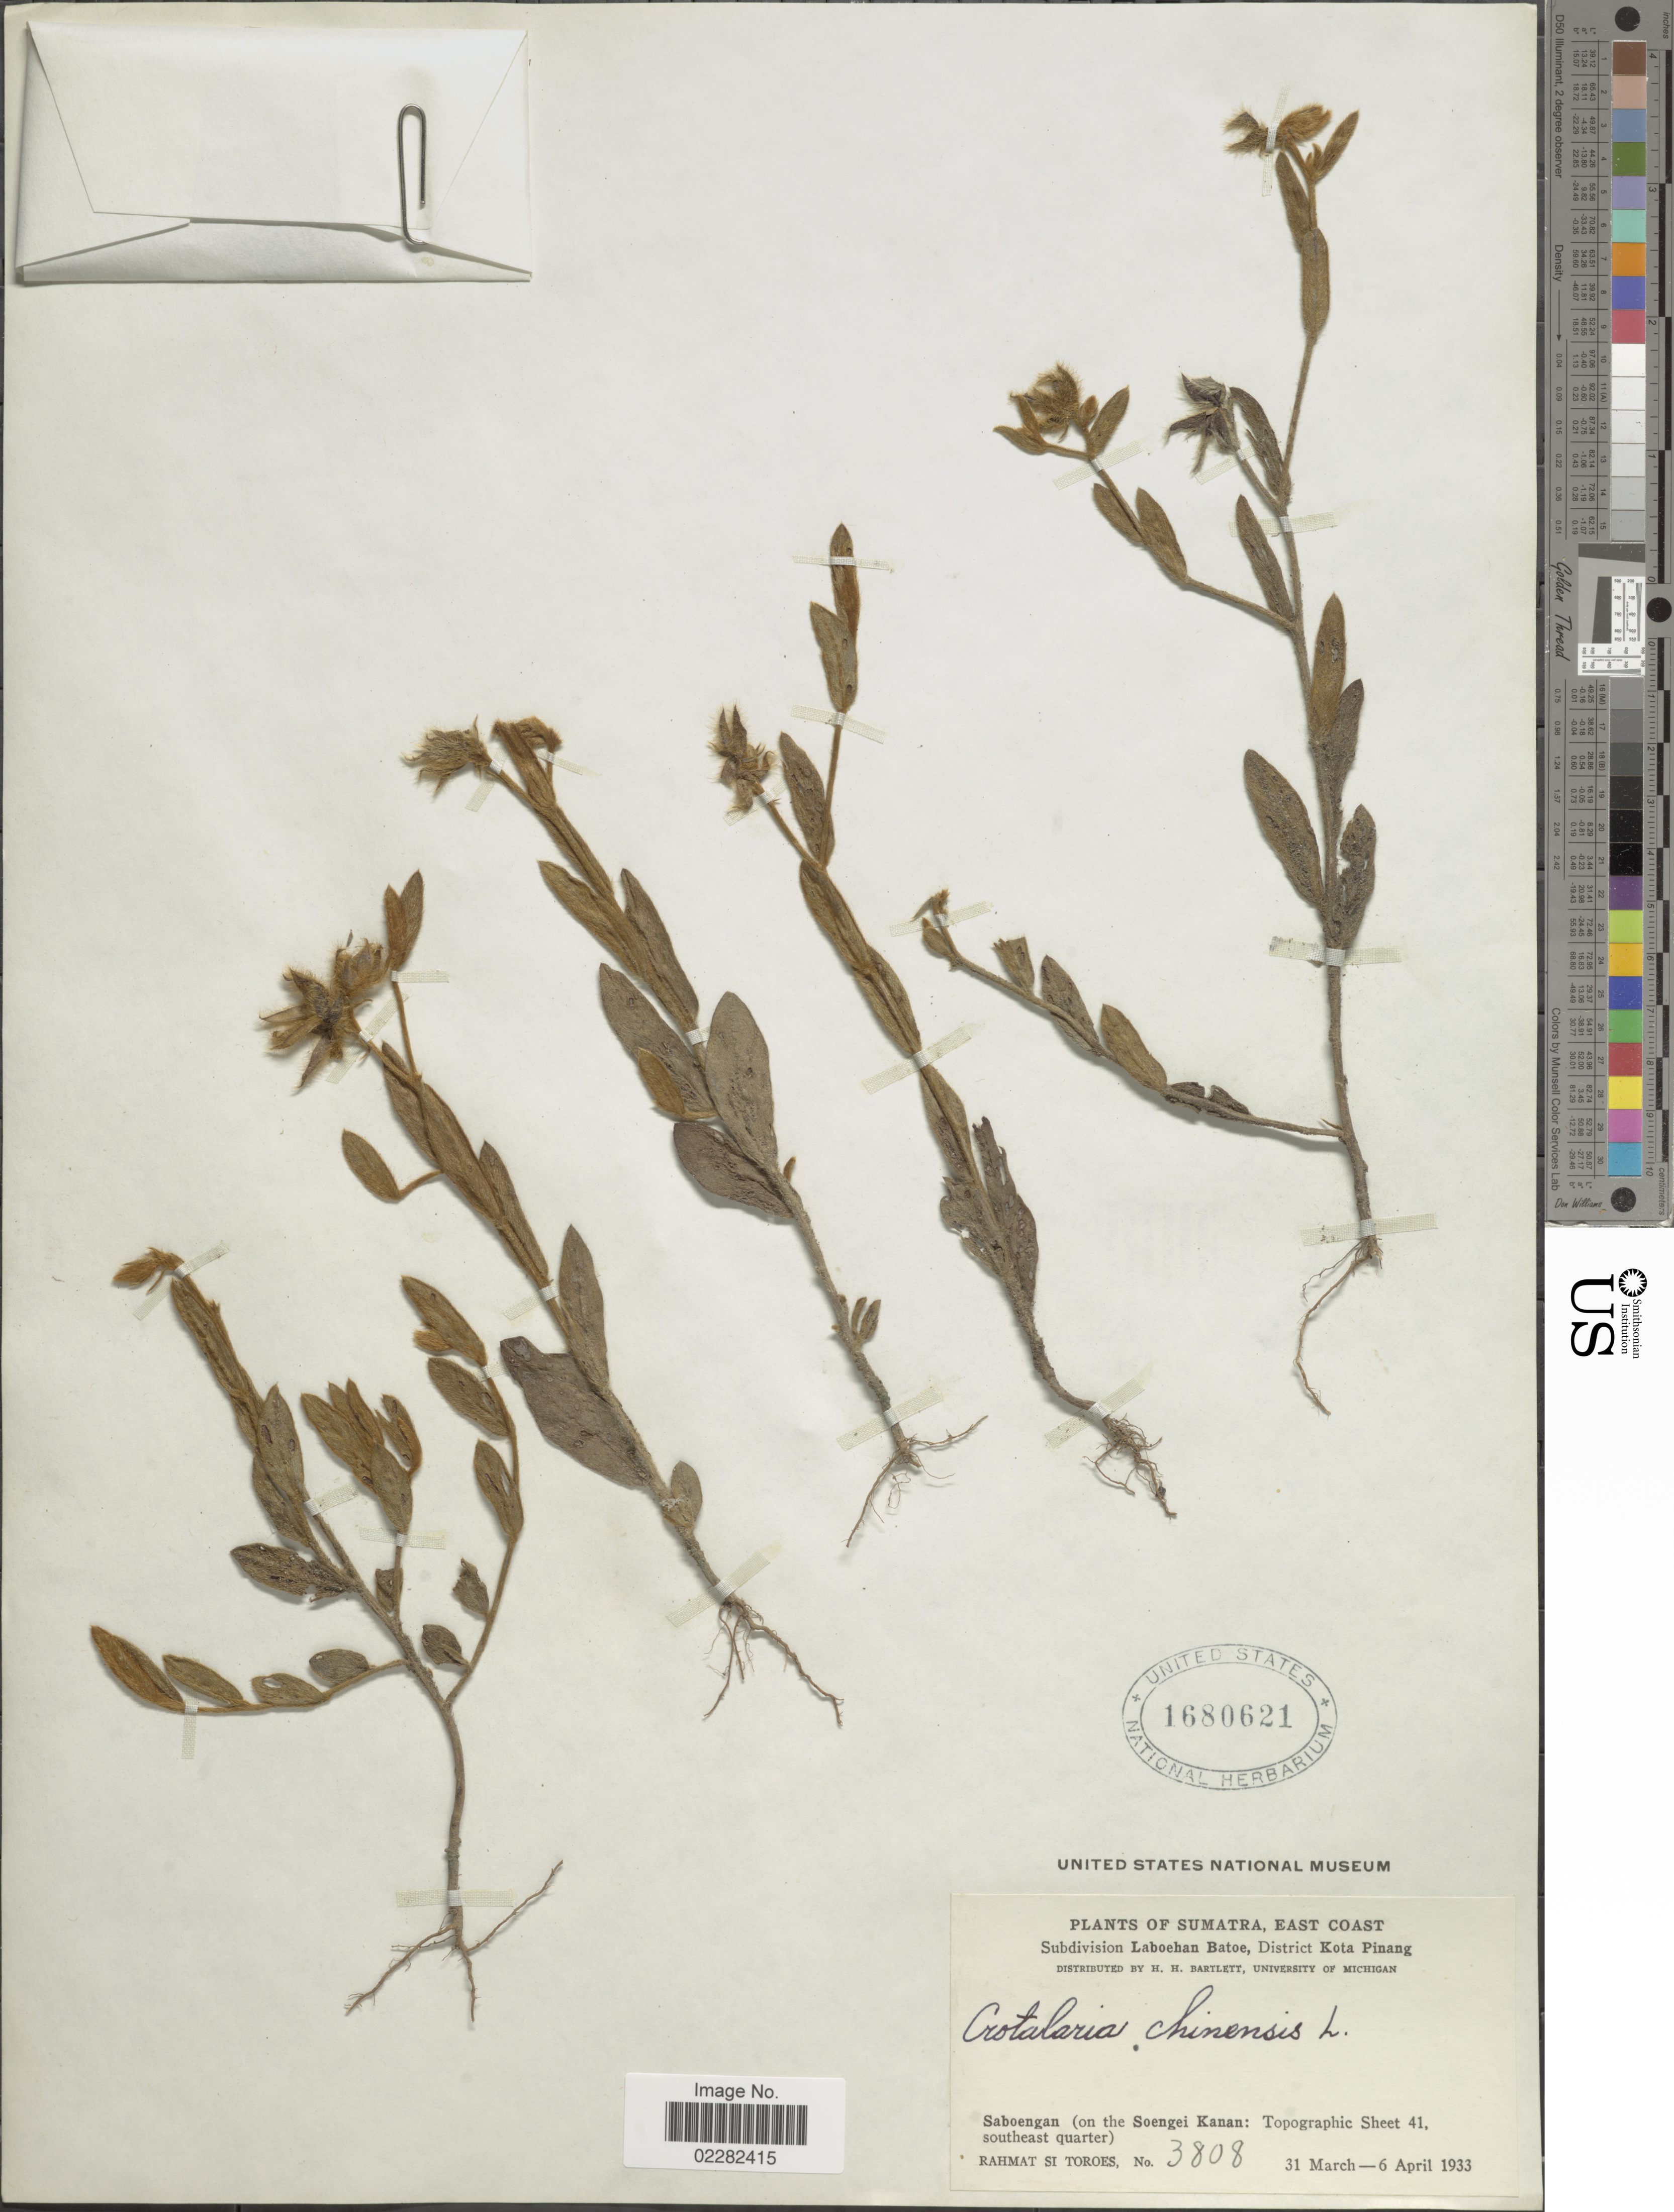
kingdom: Plantae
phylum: Tracheophyta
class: Magnoliopsida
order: Fabales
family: Fabaceae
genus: Crotalaria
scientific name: Crotalaria chinensis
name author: L.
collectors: Rahmat Si Boeea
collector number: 3808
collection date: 1933-03-31/1933-04-06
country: Indonesia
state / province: Sumatra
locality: East Coast, Saboengan (on the Soengei Kanan: Topographic Sheet 41, southeast quarter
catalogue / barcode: US 1680621